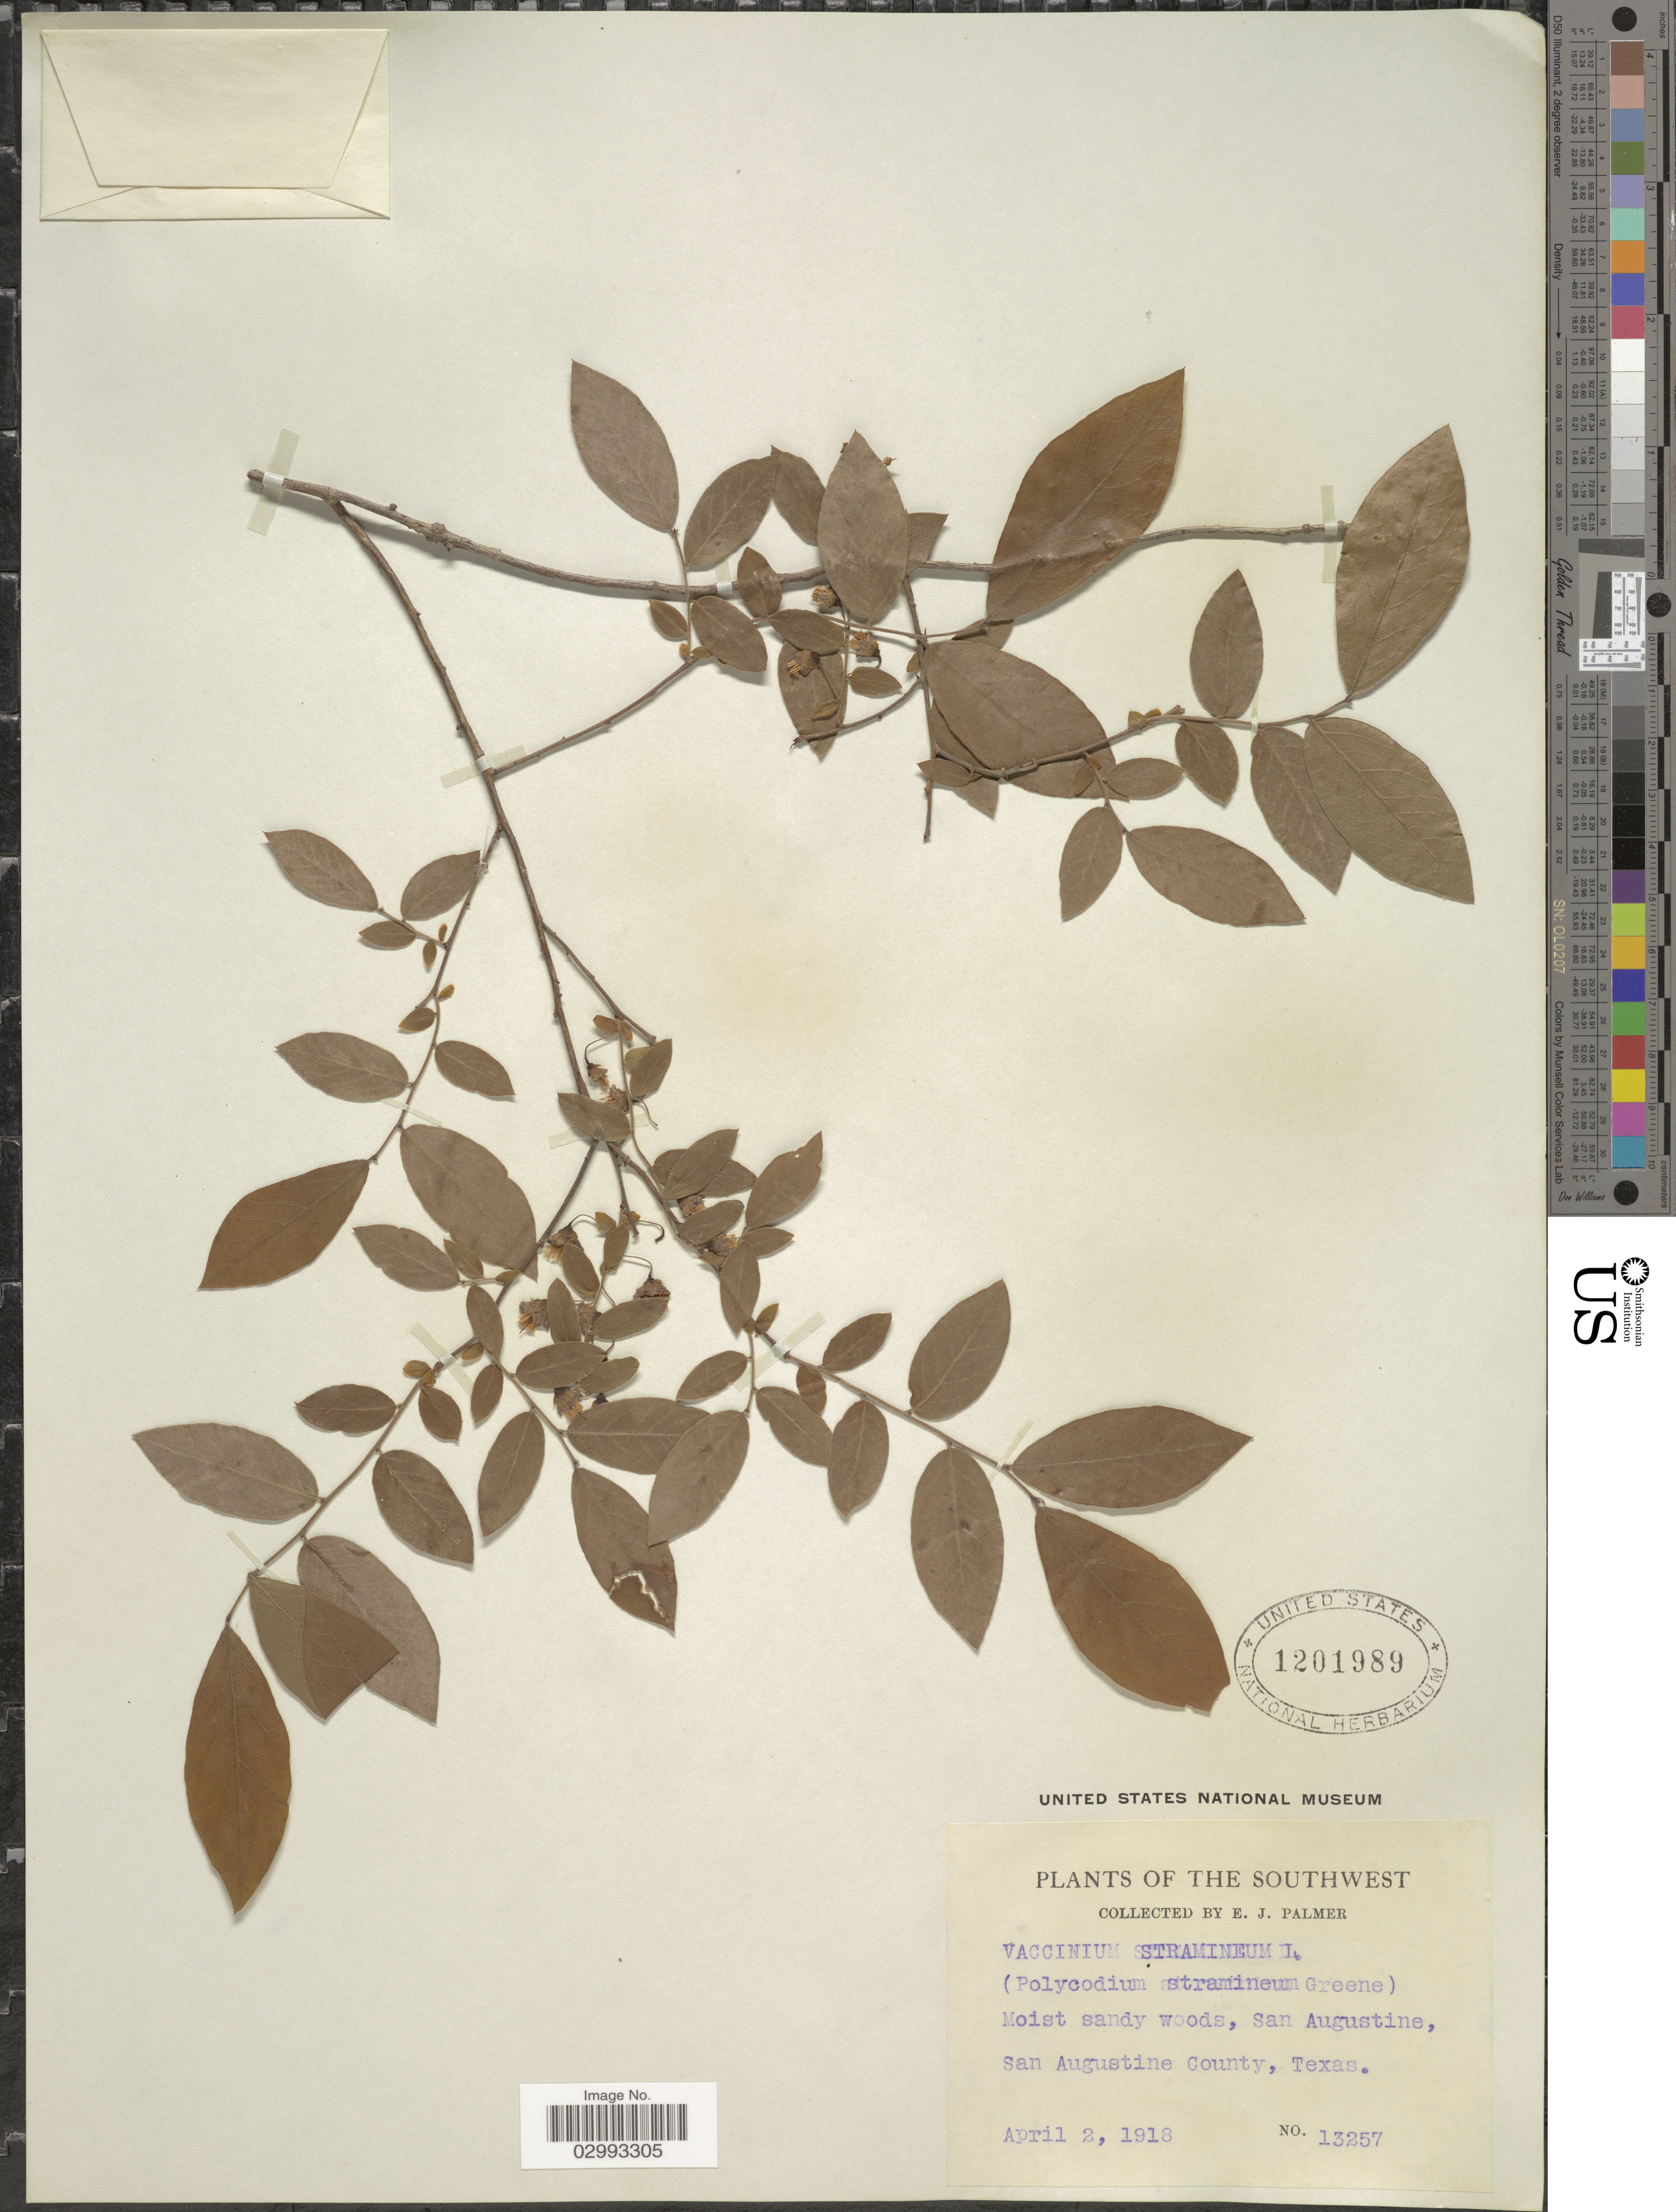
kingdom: Plantae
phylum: Tracheophyta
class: Magnoliopsida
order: Ericales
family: Ericaceae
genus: Polycodium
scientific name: Polycodium stamineum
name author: (L.) Greene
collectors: E. J. Palmer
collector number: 13257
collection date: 1918-04-02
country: United States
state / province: Texas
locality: The Southwest. San Augustine, San Augustine County.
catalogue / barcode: US 1201989